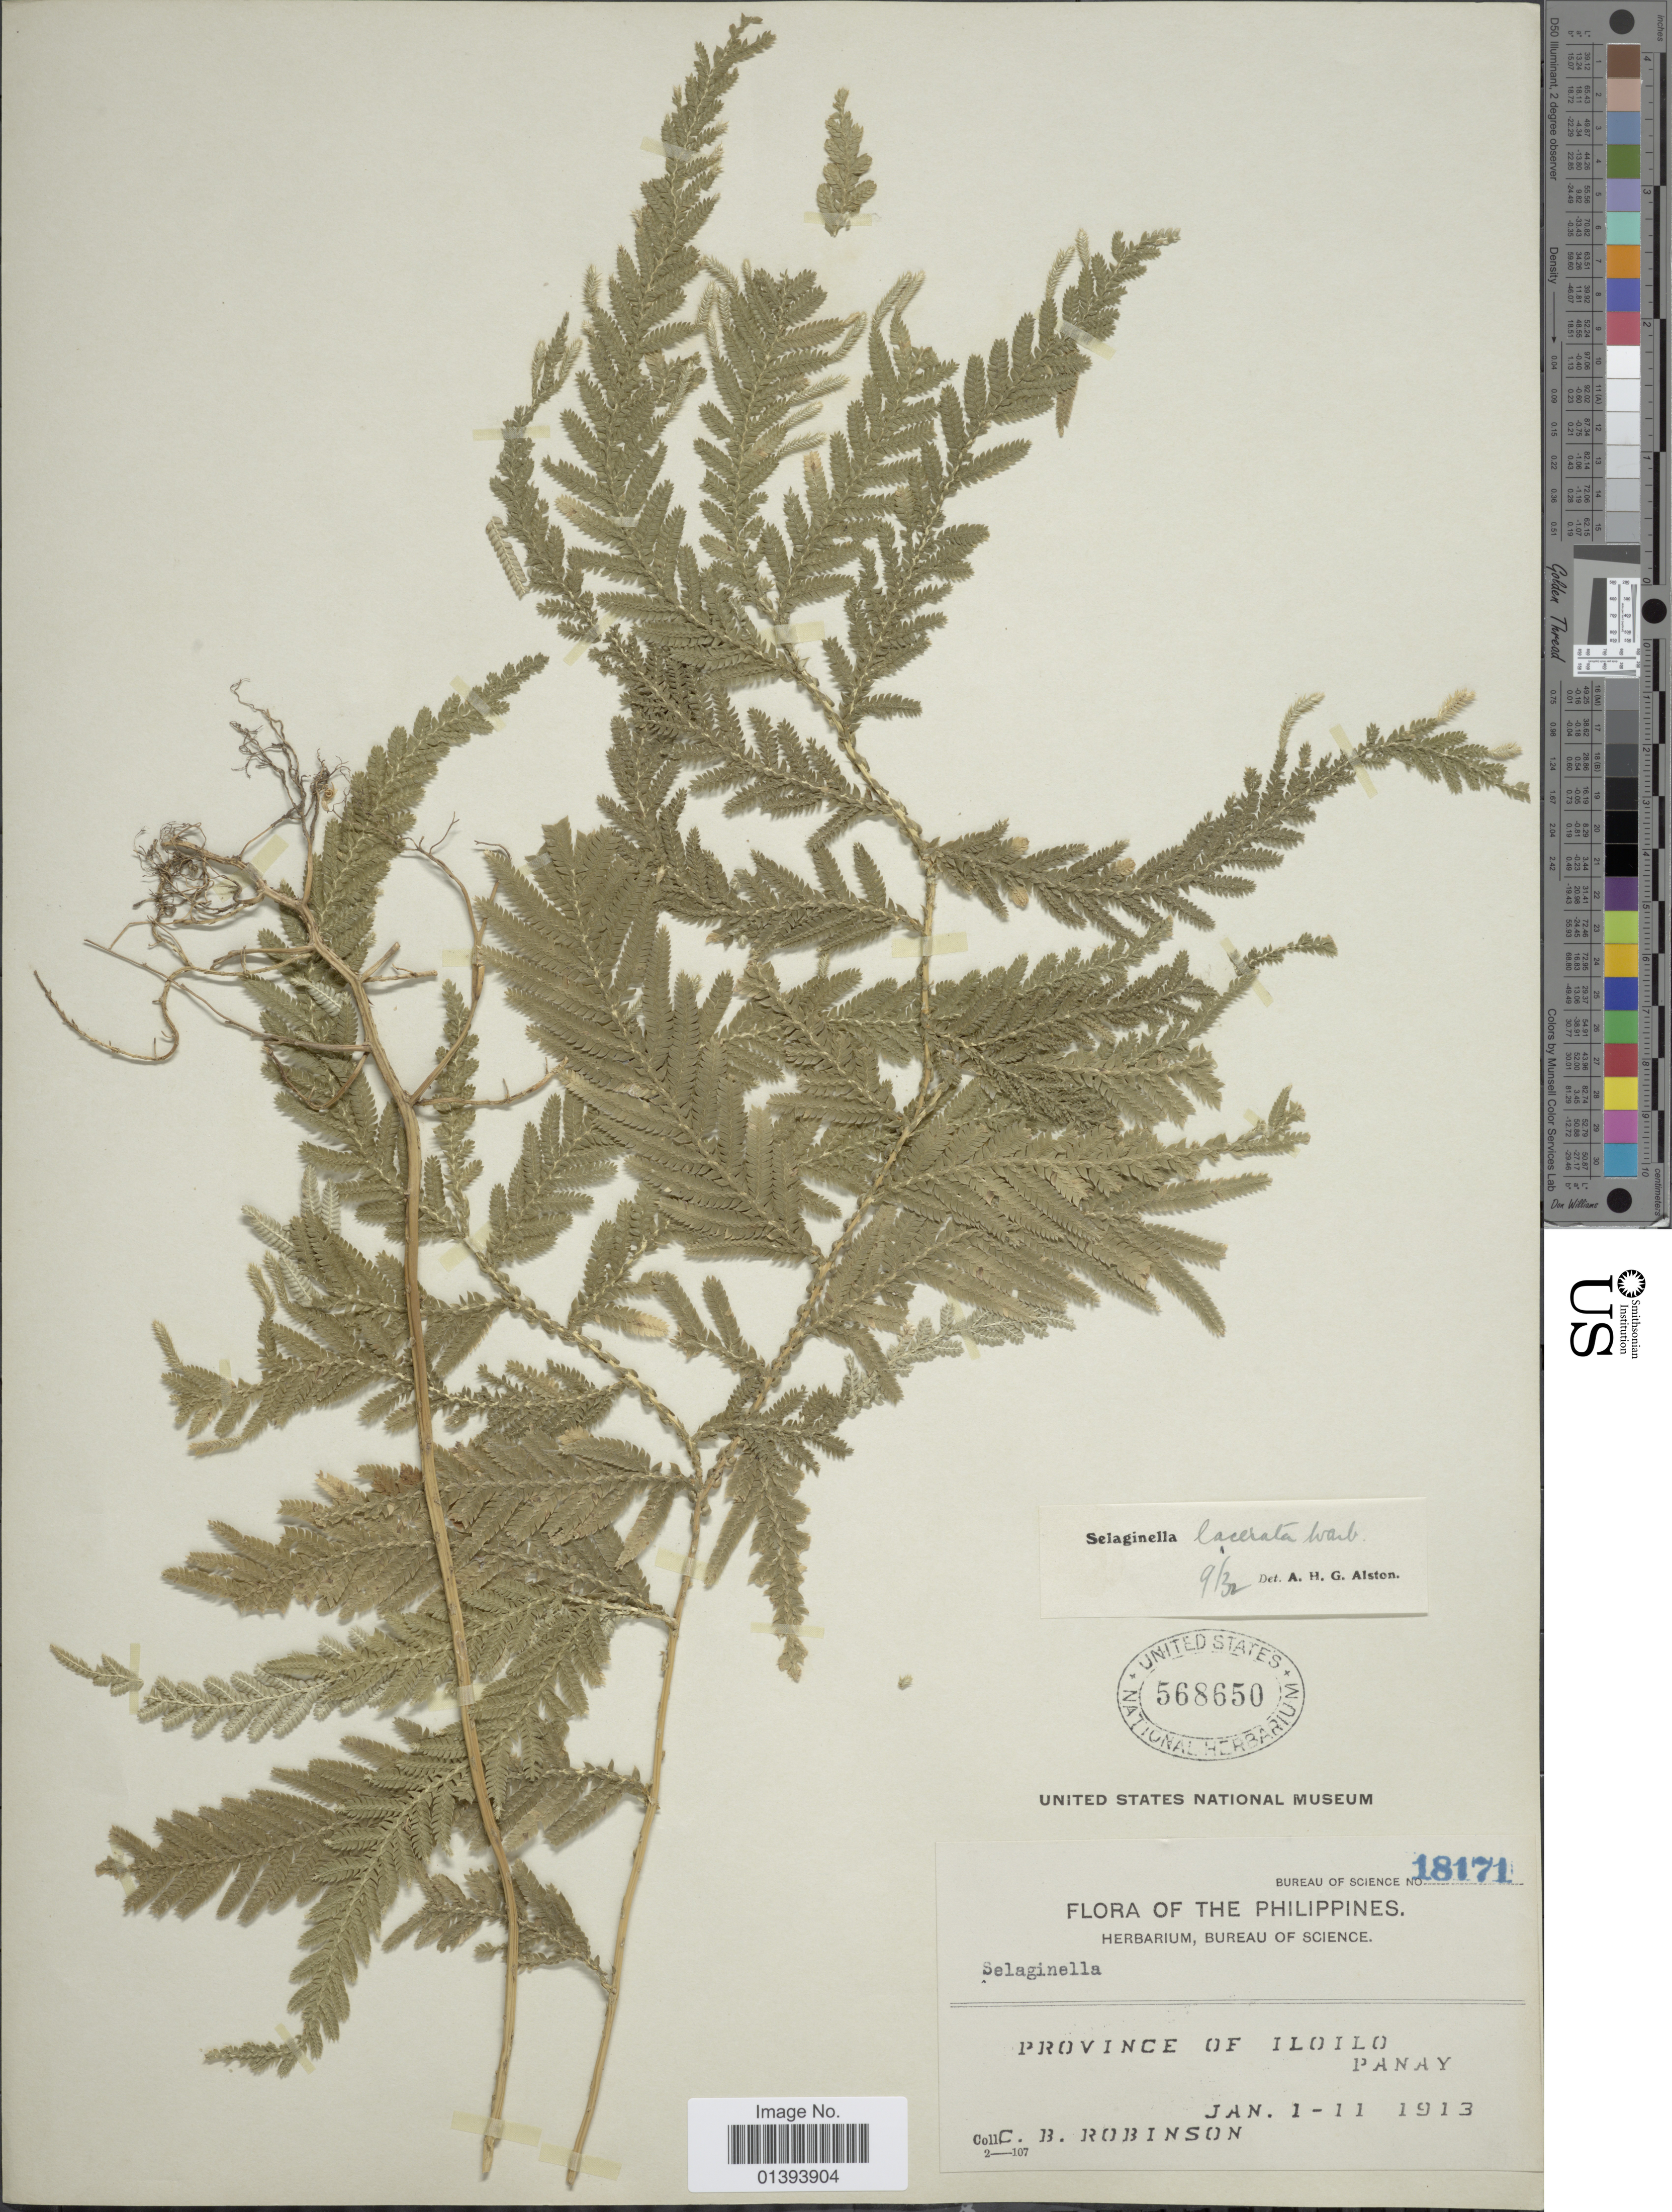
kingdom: Plantae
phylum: Tracheophyta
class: Lycopodiopsida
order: Selaginellales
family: Selaginellaceae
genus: Selaginella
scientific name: Selaginella lacerata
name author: Warb.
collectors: C. Robinson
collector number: Bureau of Science 18171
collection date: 1913-01-01/1913-01-11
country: Philippines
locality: Province of Iloilo Panay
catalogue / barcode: US 568650